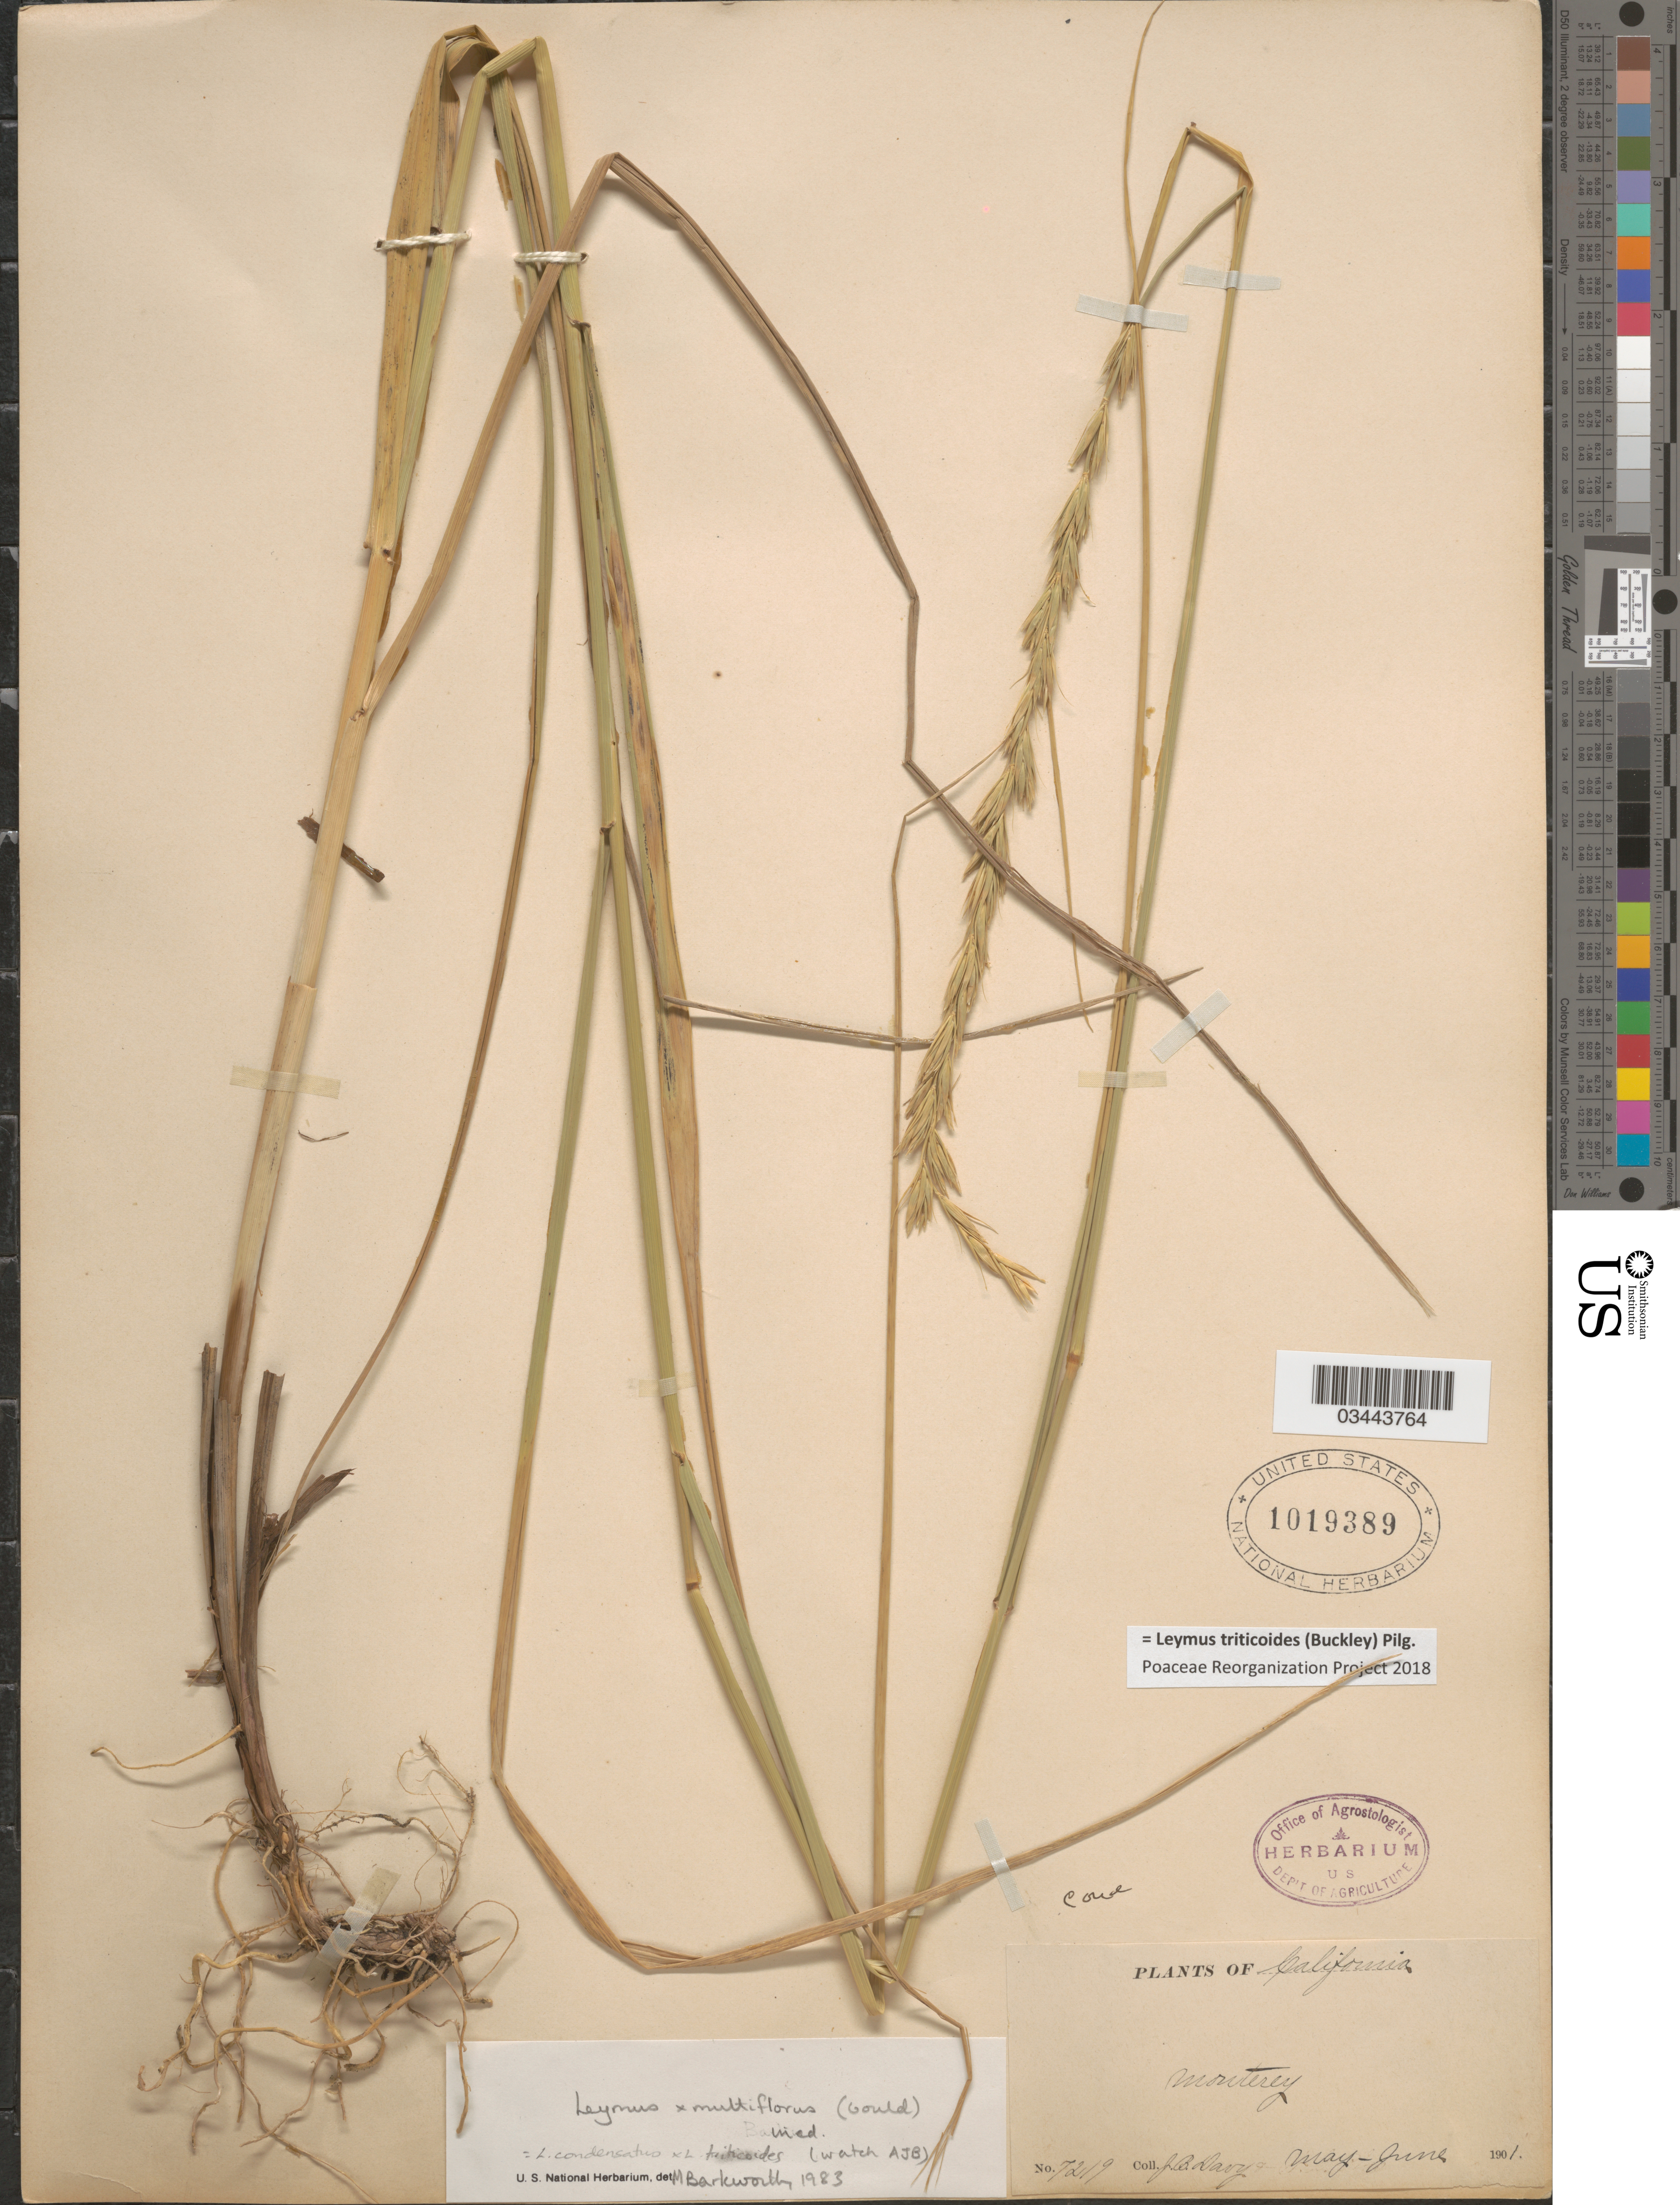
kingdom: Plantae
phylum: Tracheophyta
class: Liliopsida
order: Poales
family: Poaceae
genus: Leymus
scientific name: Leymus triticoides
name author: (Buckley) Pilg.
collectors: J. Burtt Davy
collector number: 7219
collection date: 1901-05/1901-06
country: United States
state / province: California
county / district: Monterey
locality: Monterey.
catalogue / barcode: US 1019389